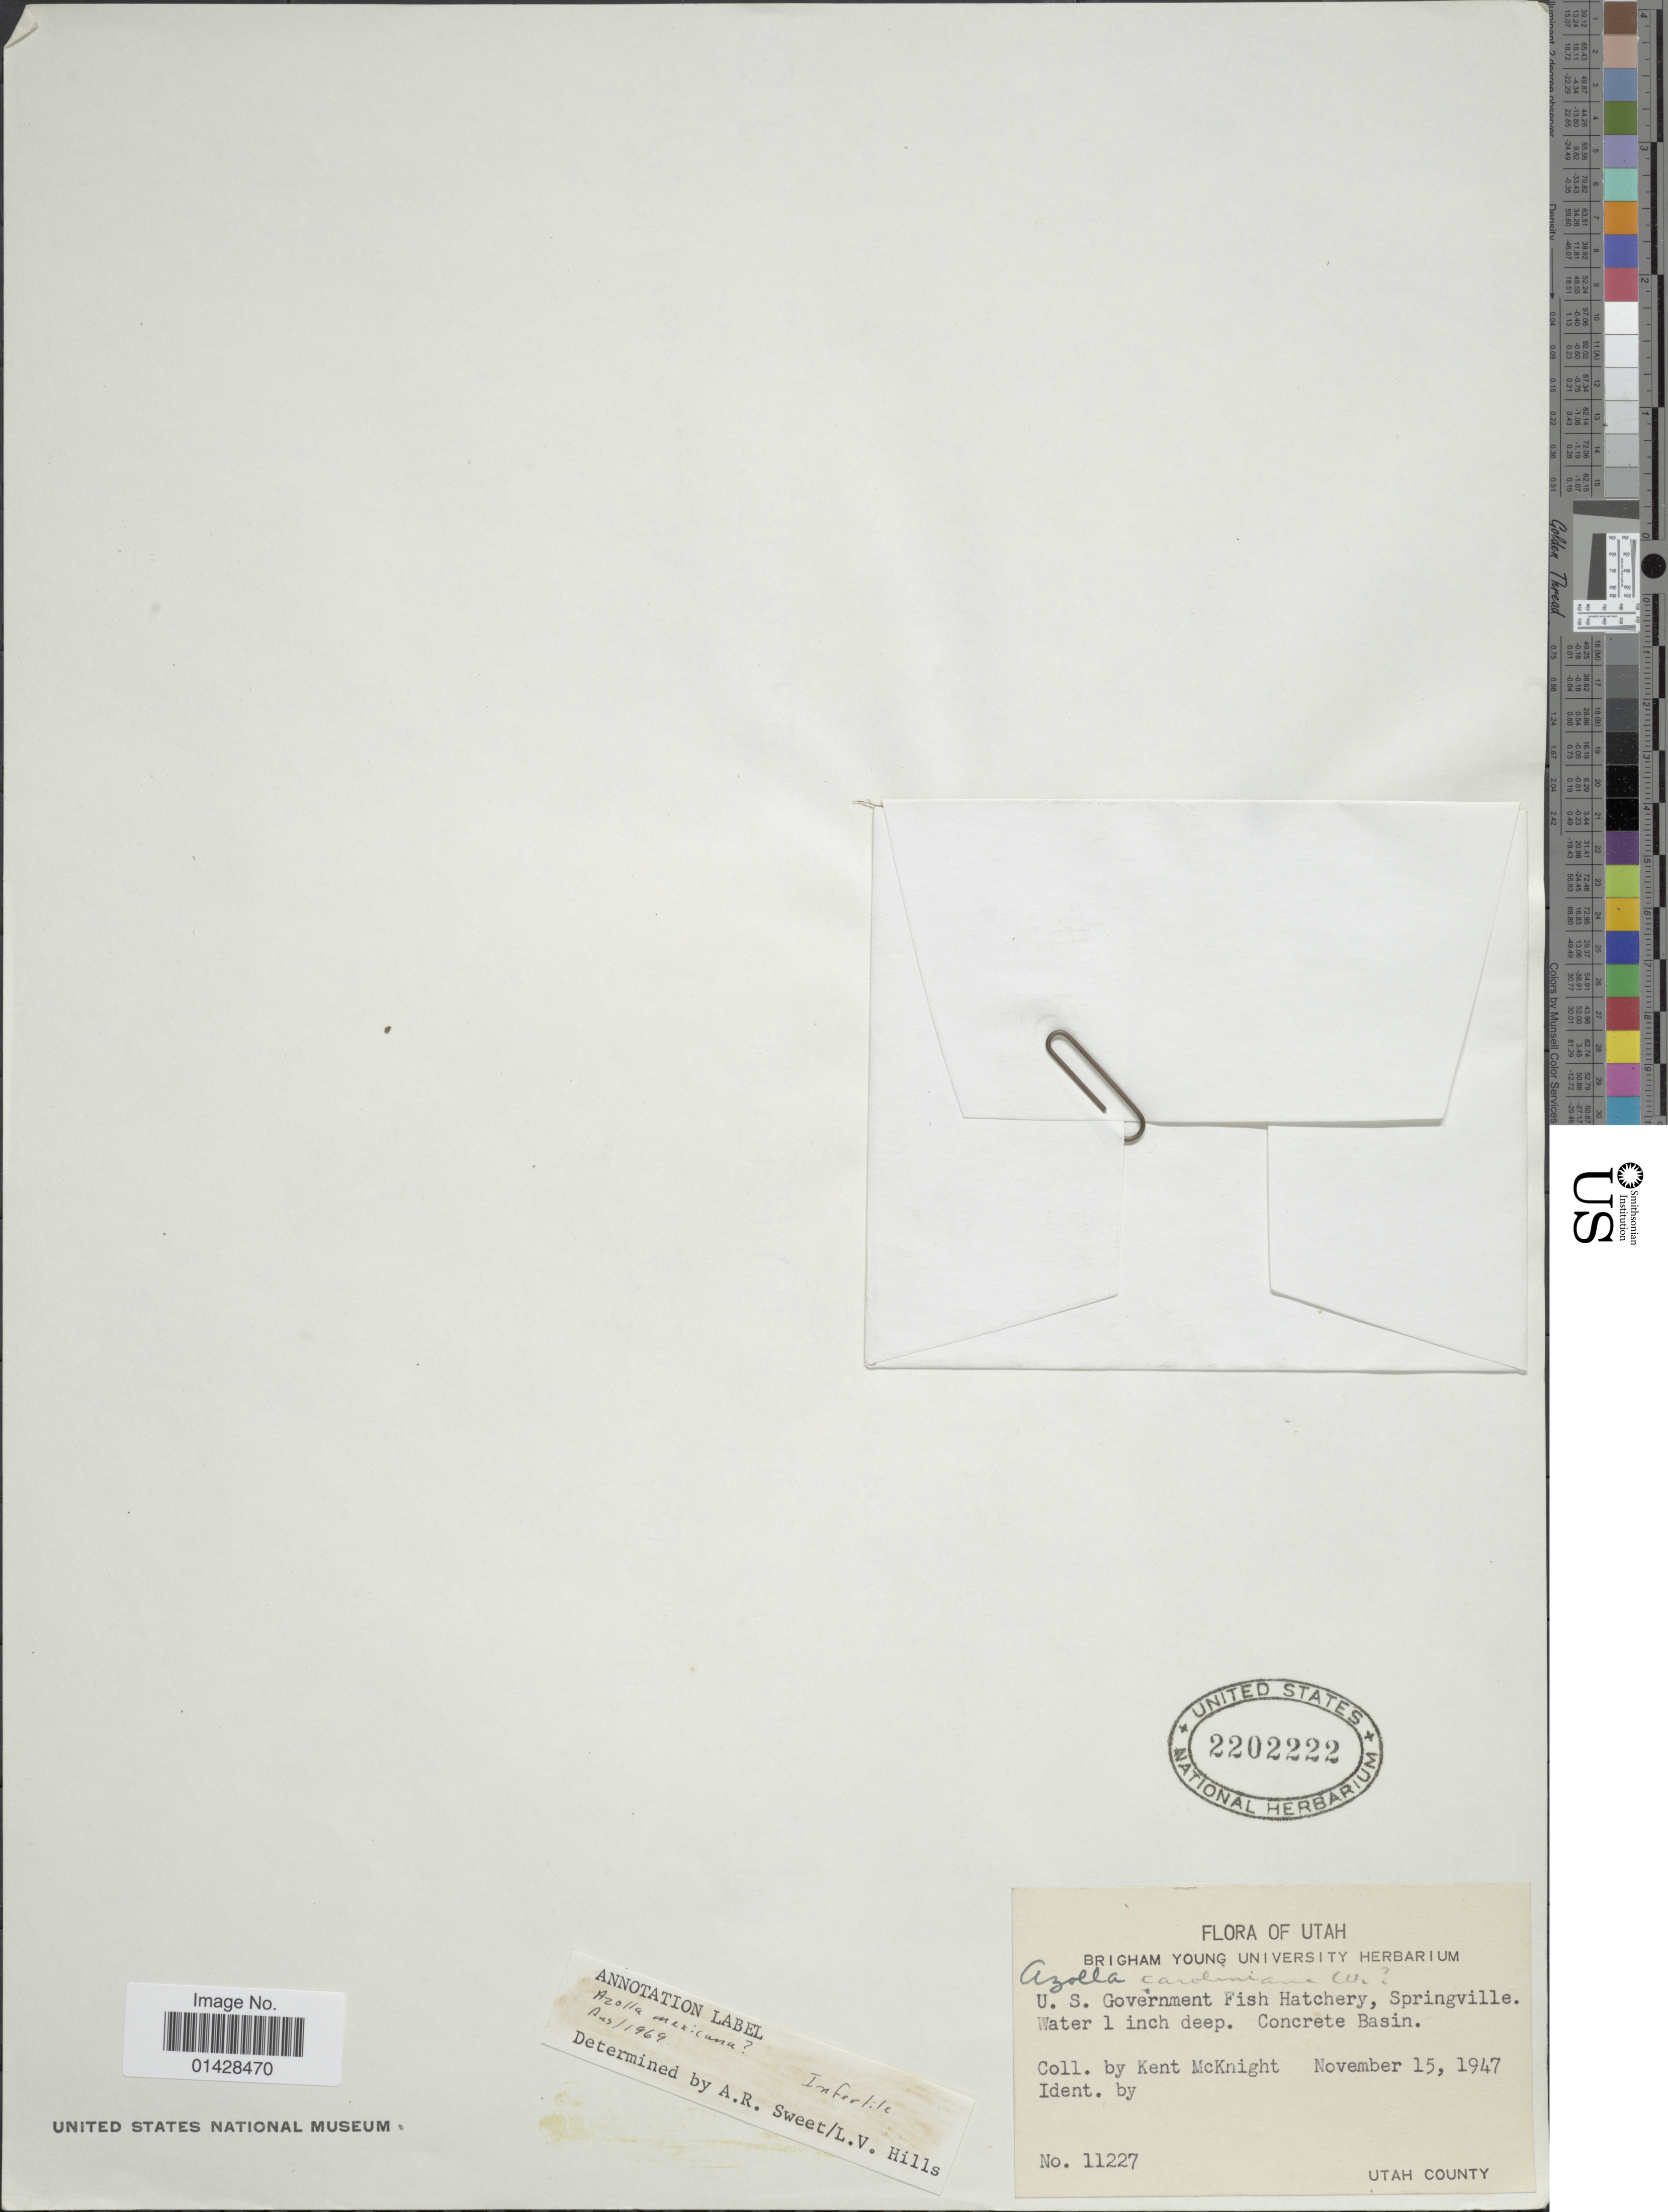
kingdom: Plantae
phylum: Tracheophyta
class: Polypodiopsida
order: Salviniales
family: Salviniaceae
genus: Azolla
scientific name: Azolla mexicana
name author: C. Presl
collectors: K. McKnight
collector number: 11227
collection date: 1947-11-15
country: United States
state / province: Utah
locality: U.S. Government Fish Hatchery, Springville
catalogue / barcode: US 2202222